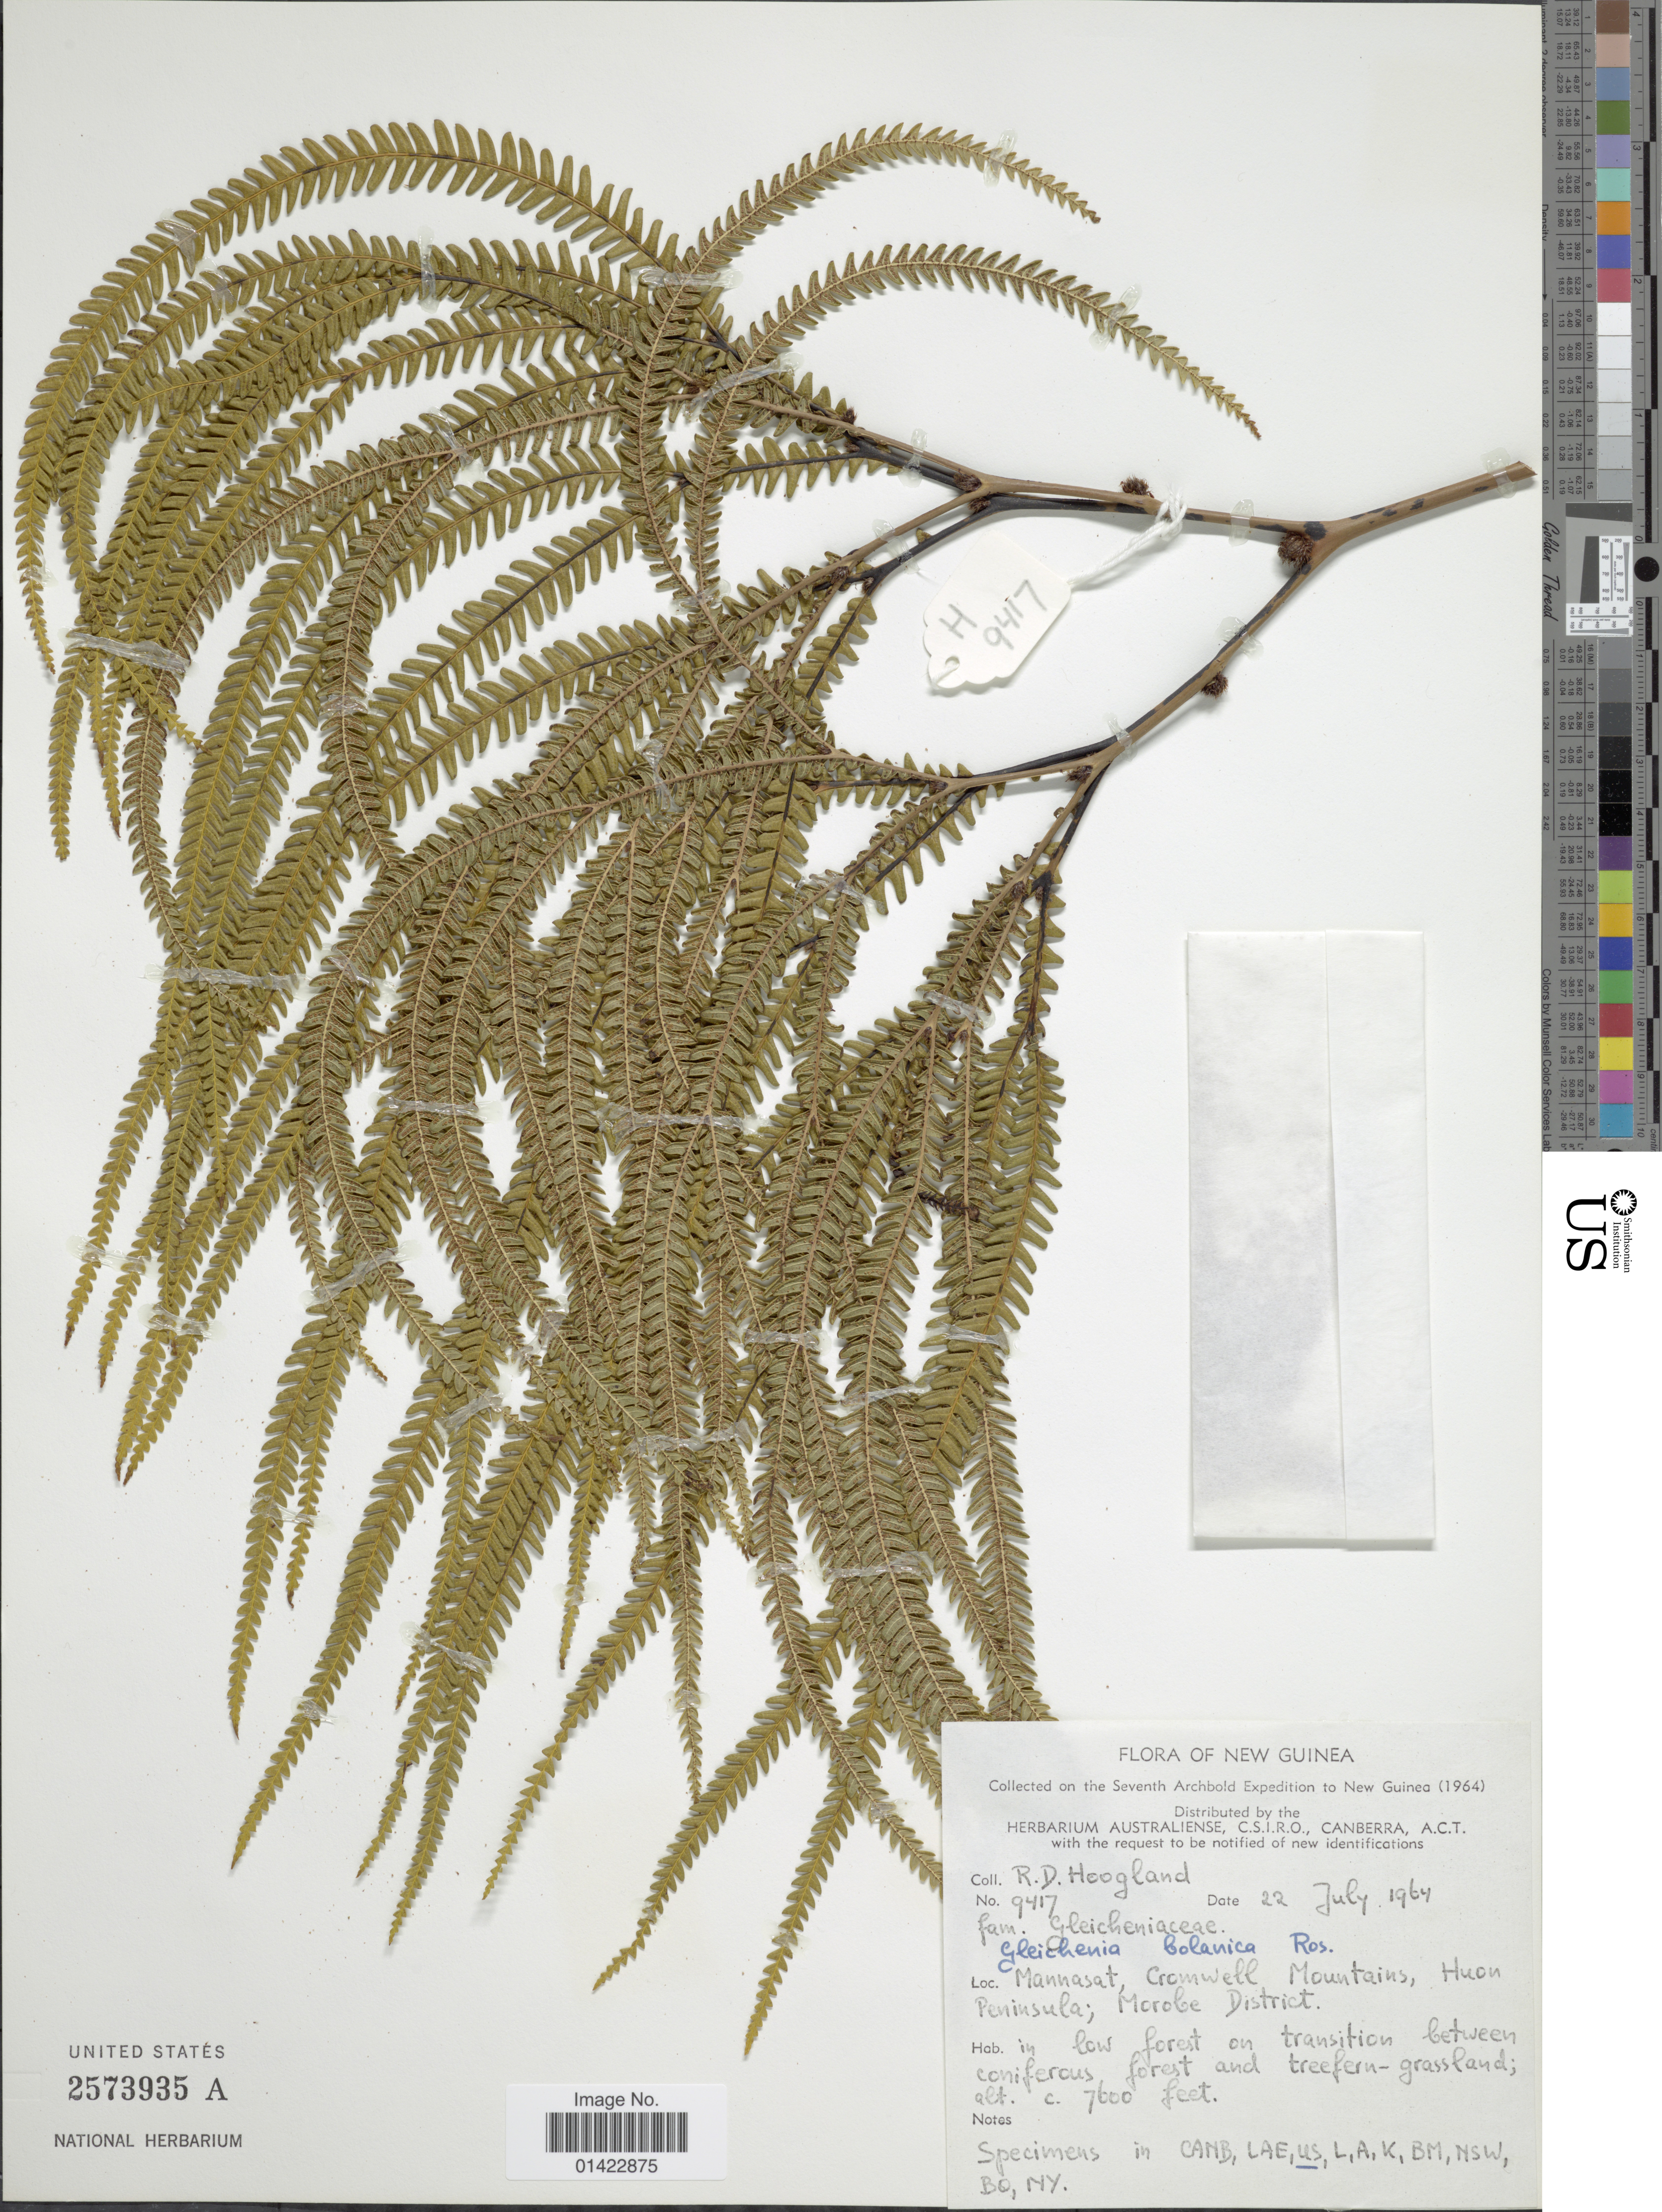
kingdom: Plantae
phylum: Tracheophyta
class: Polypodiopsida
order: Gleicheniales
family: Gleicheniaceae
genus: Sticherus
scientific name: Sticherus bolanicus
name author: (Rosenst.) Copel.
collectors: R. D. Hoogland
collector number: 9417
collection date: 1964-07-22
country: Papua New Guinea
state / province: Morobe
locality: New Guinea, Mannasat, Cromwell Mountains,Huon Peninsula.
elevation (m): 2316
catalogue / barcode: US 2573935A